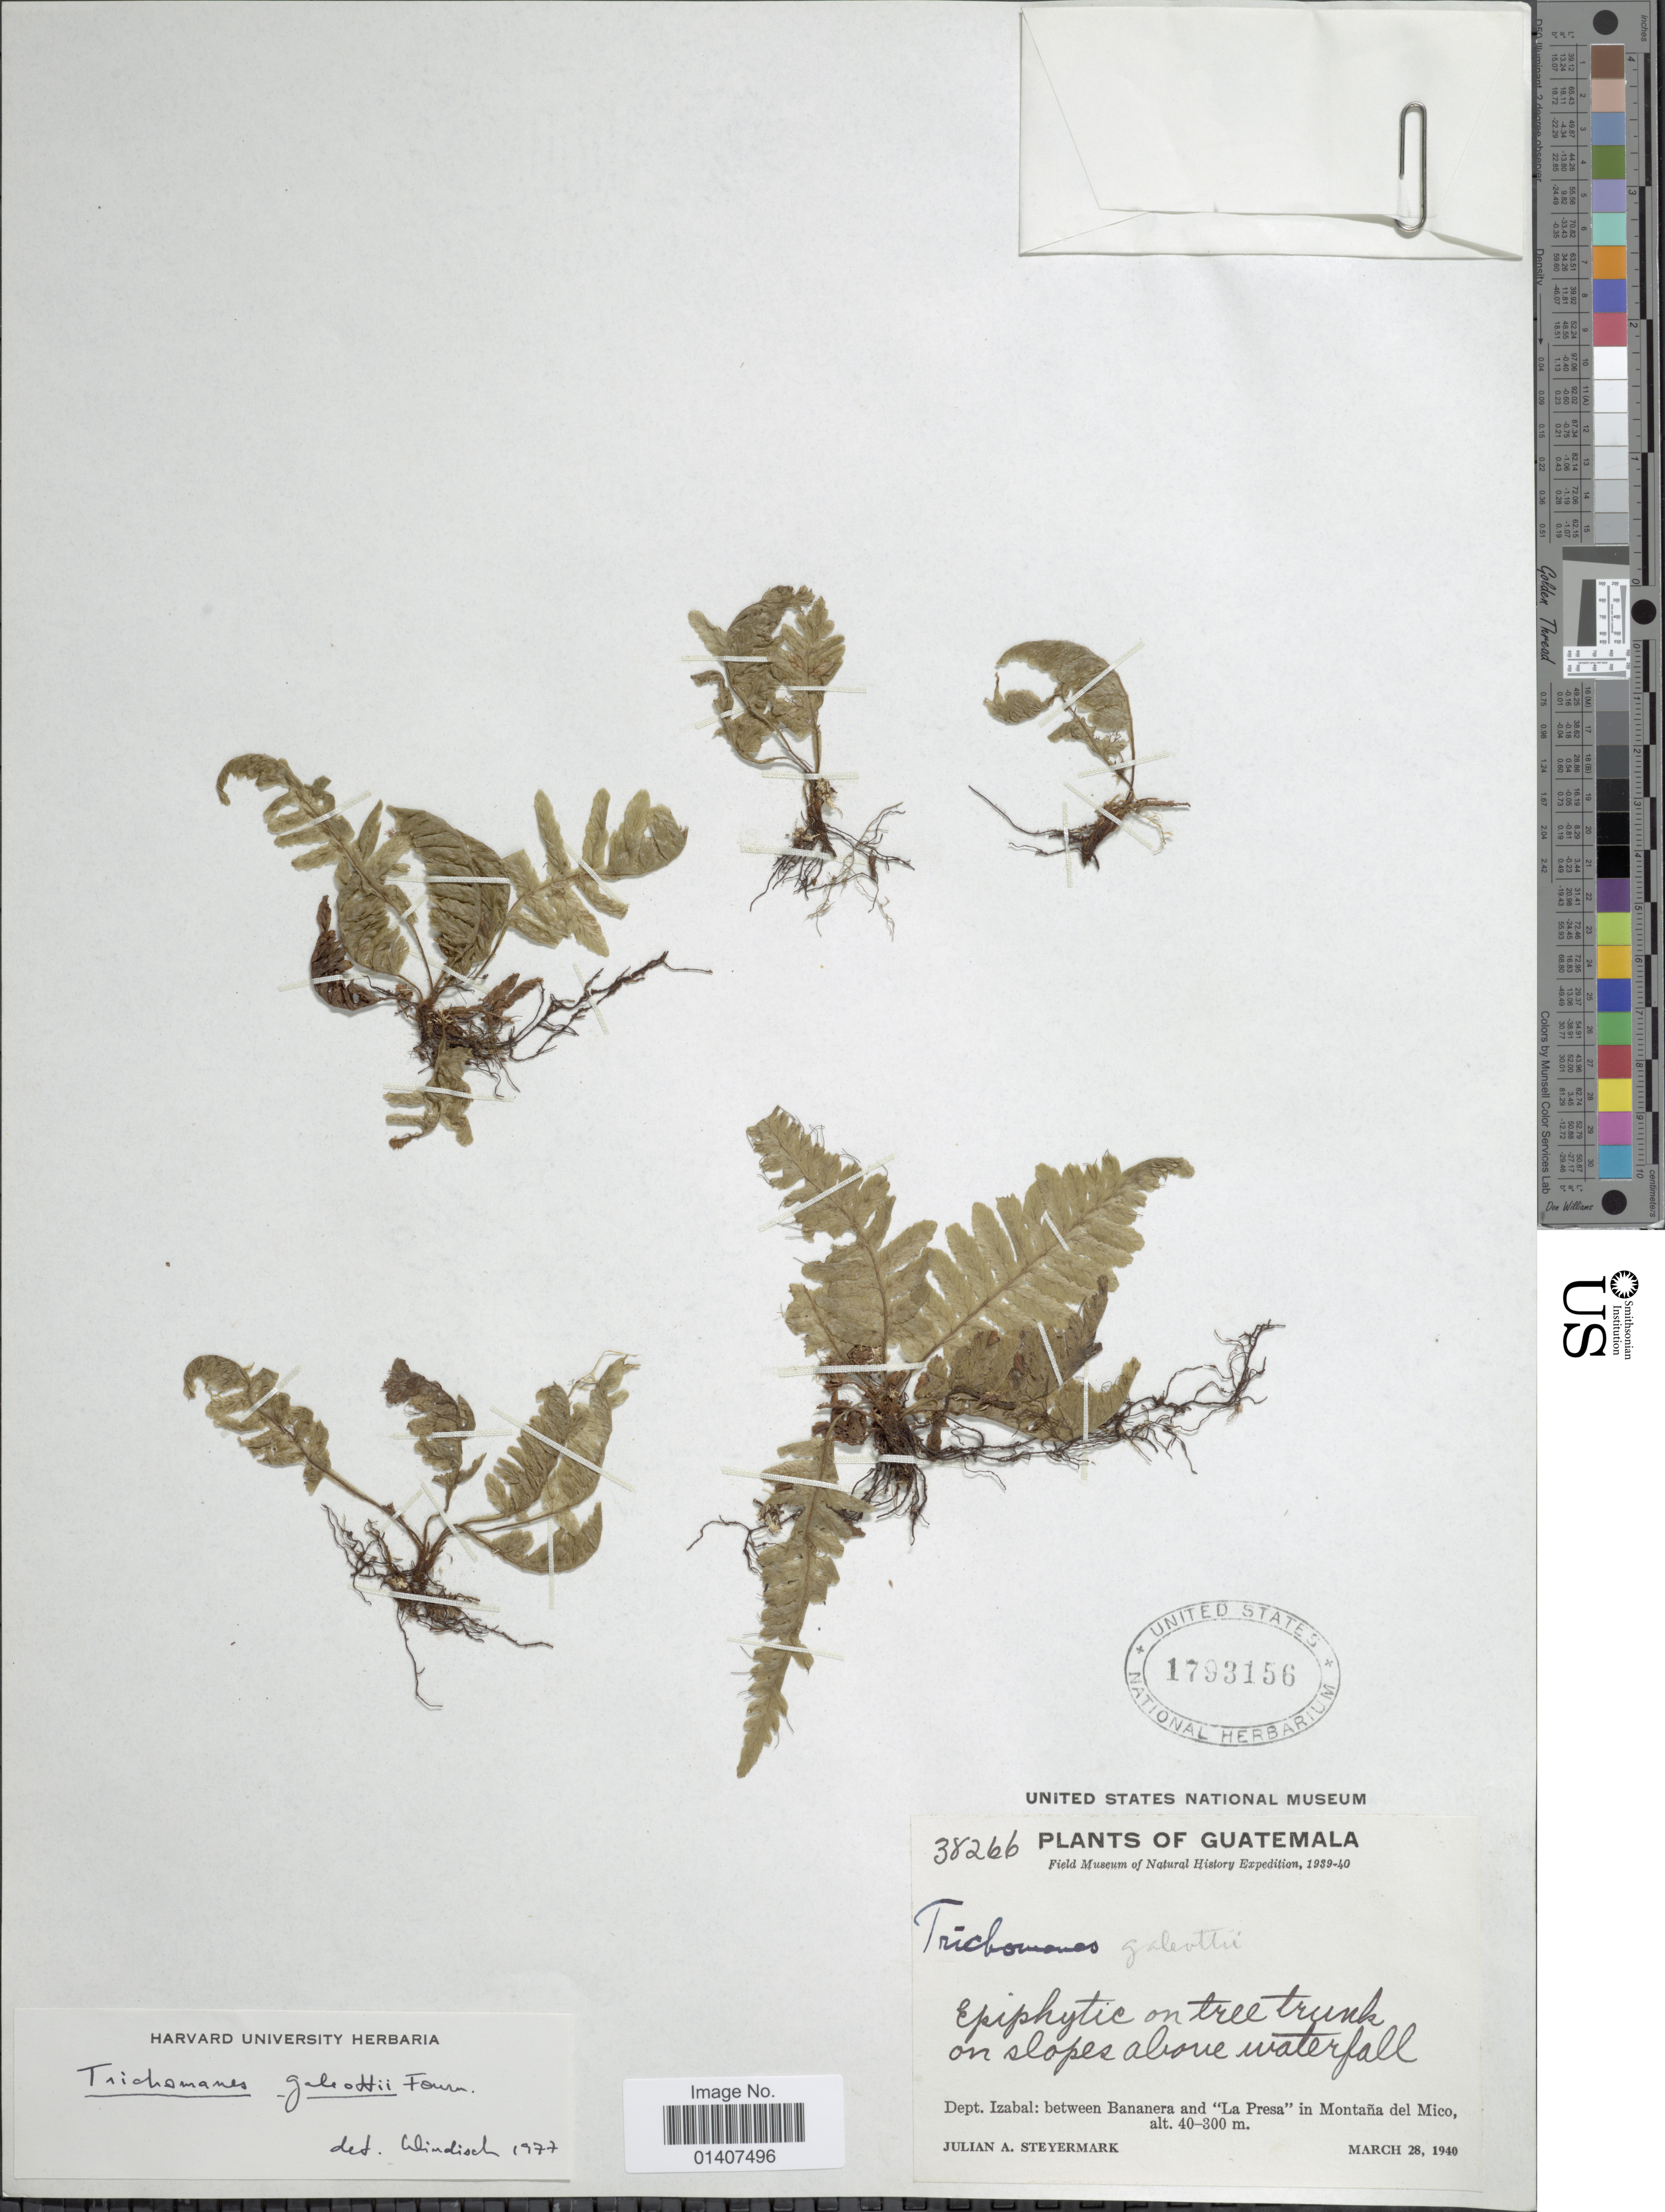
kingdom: Plantae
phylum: Tracheophyta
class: Polypodiopsida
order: Hymenophyllales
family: Hymenophyllaceae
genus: Trichomanes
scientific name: Trichomanes galeottii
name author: E. Fourn.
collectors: J. Steyermark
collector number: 38266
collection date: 1940-03-28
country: Guatemala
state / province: Izabal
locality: Dept. Izabal: between Bananera and "La Presa"In Montana del Mico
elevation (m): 40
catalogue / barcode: US 1793156